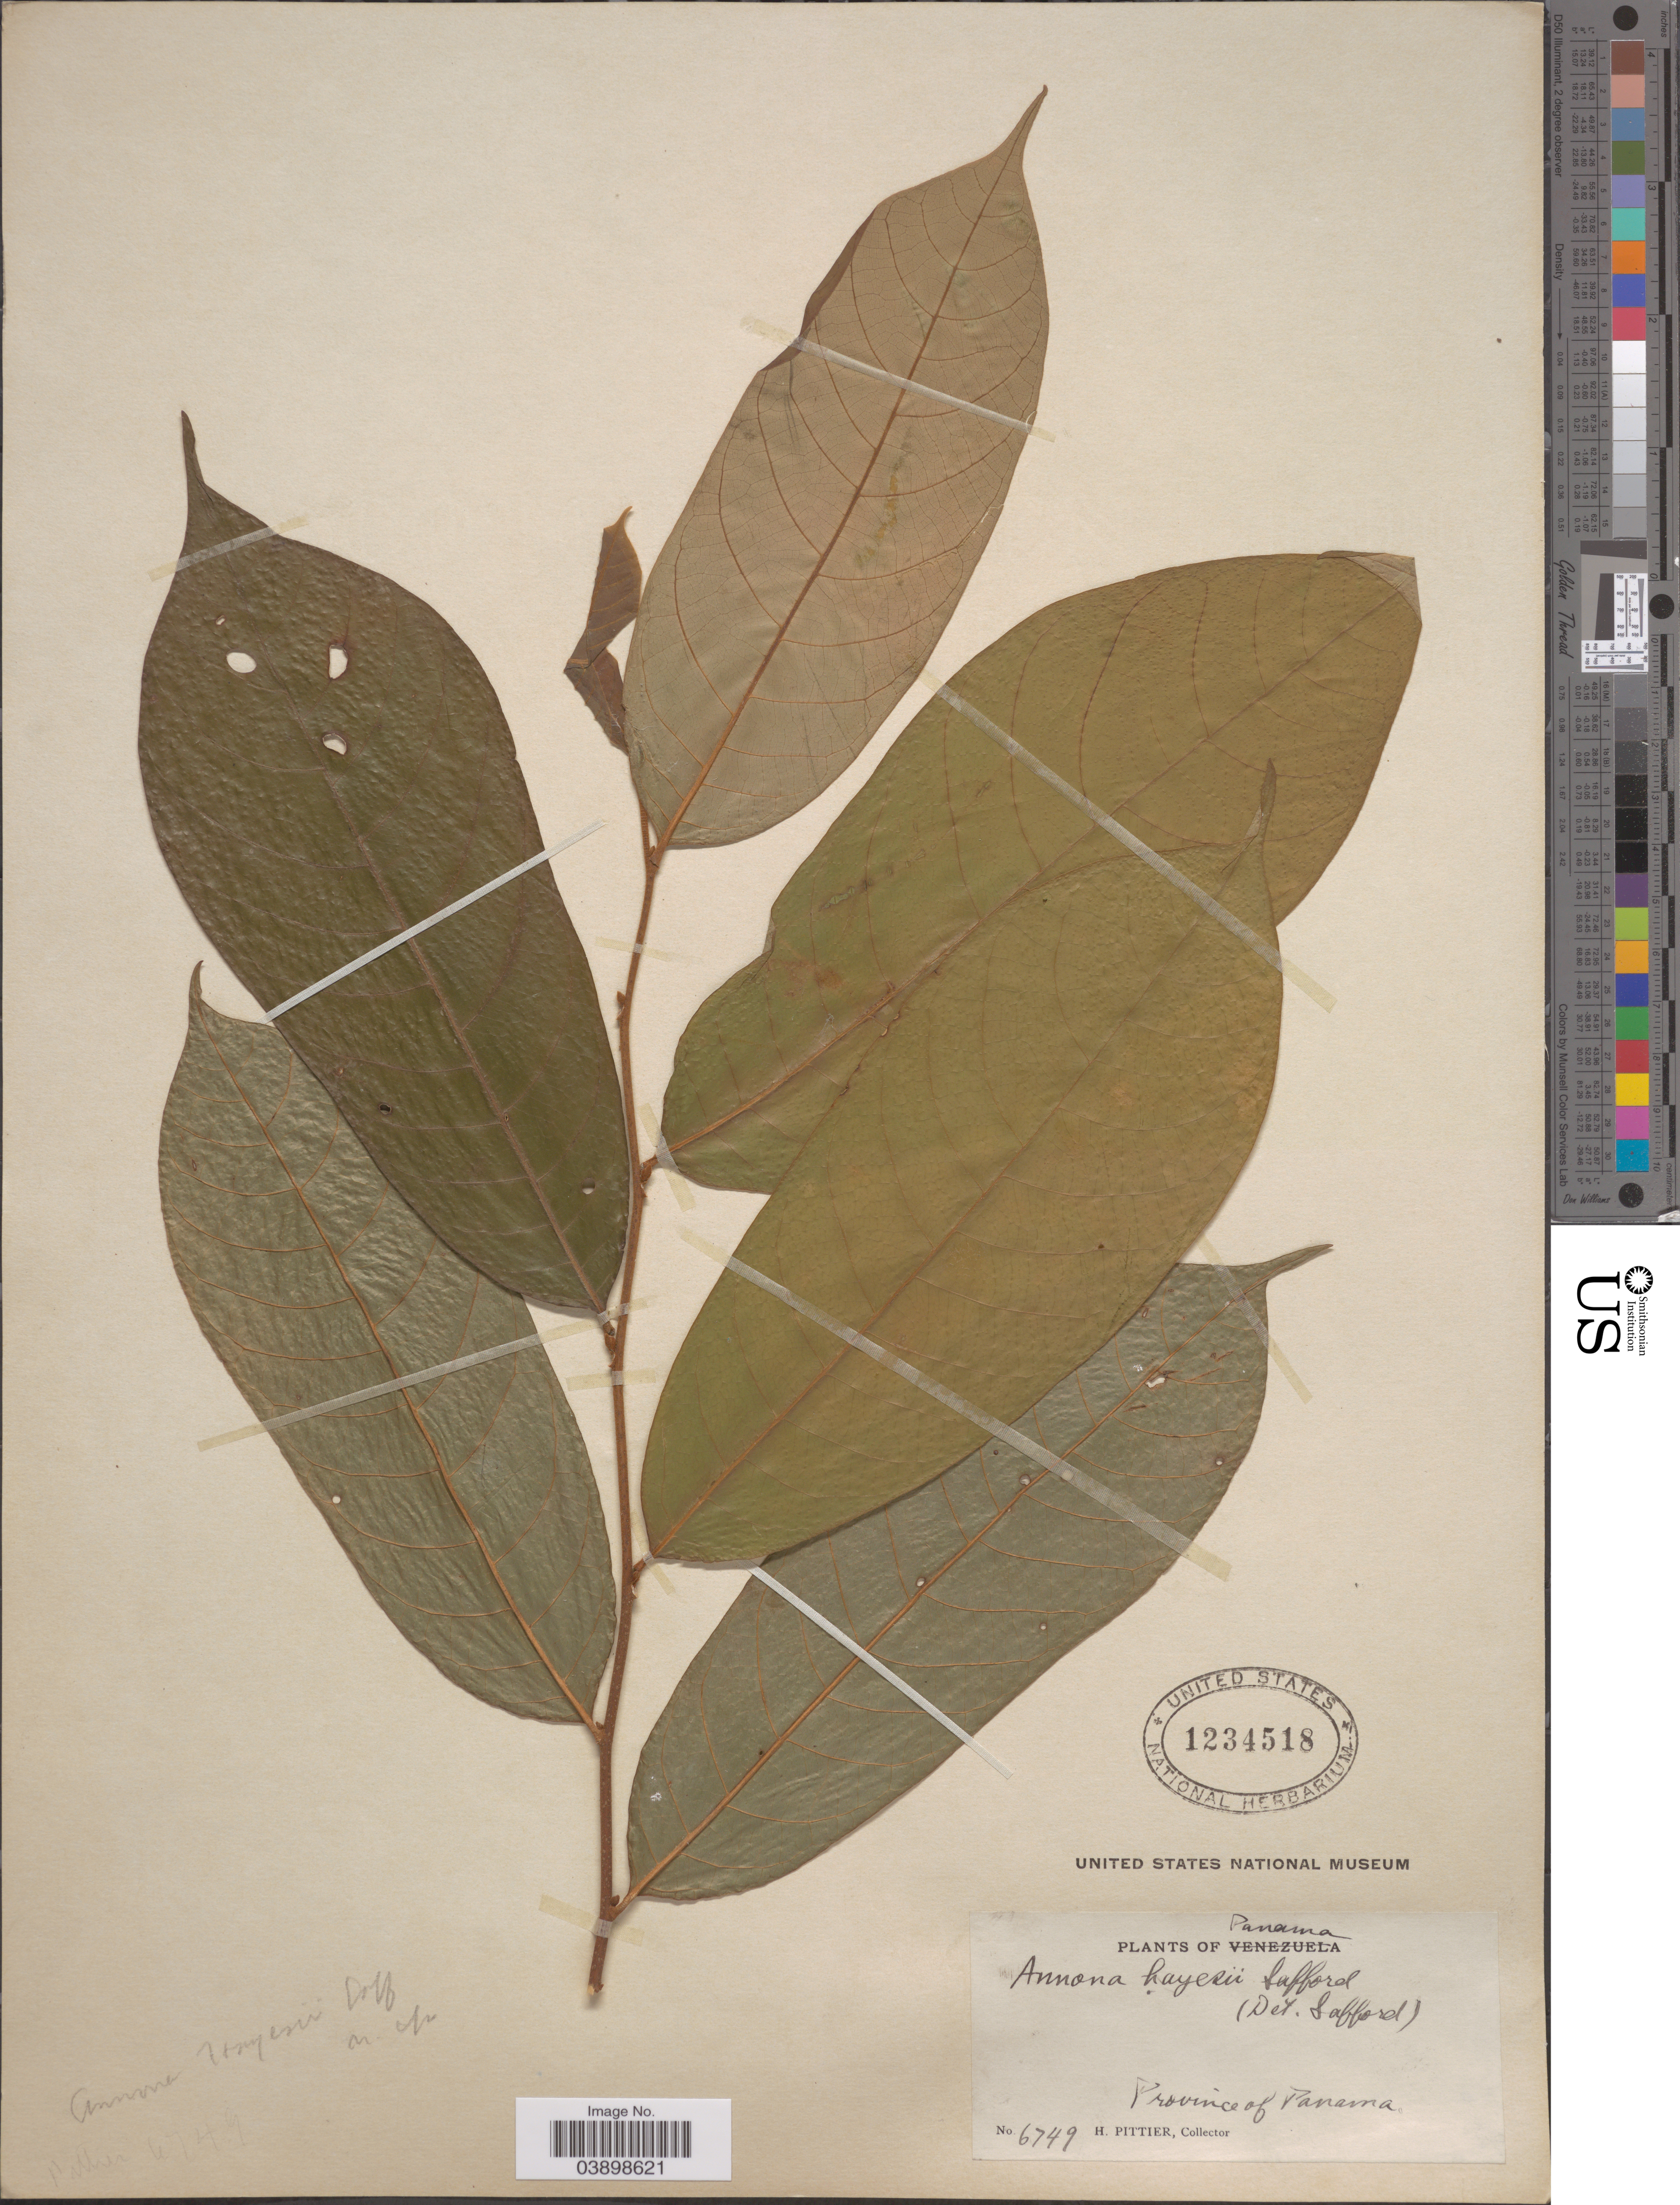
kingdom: Plantae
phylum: Tracheophyta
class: Magnoliopsida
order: Magnoliales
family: Annonaceae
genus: Annona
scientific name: Annona hayesii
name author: Saff. in Standl.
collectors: H. F. Pittier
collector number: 6749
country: Panama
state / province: Panamá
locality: Province of Panama.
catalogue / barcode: US 1234518